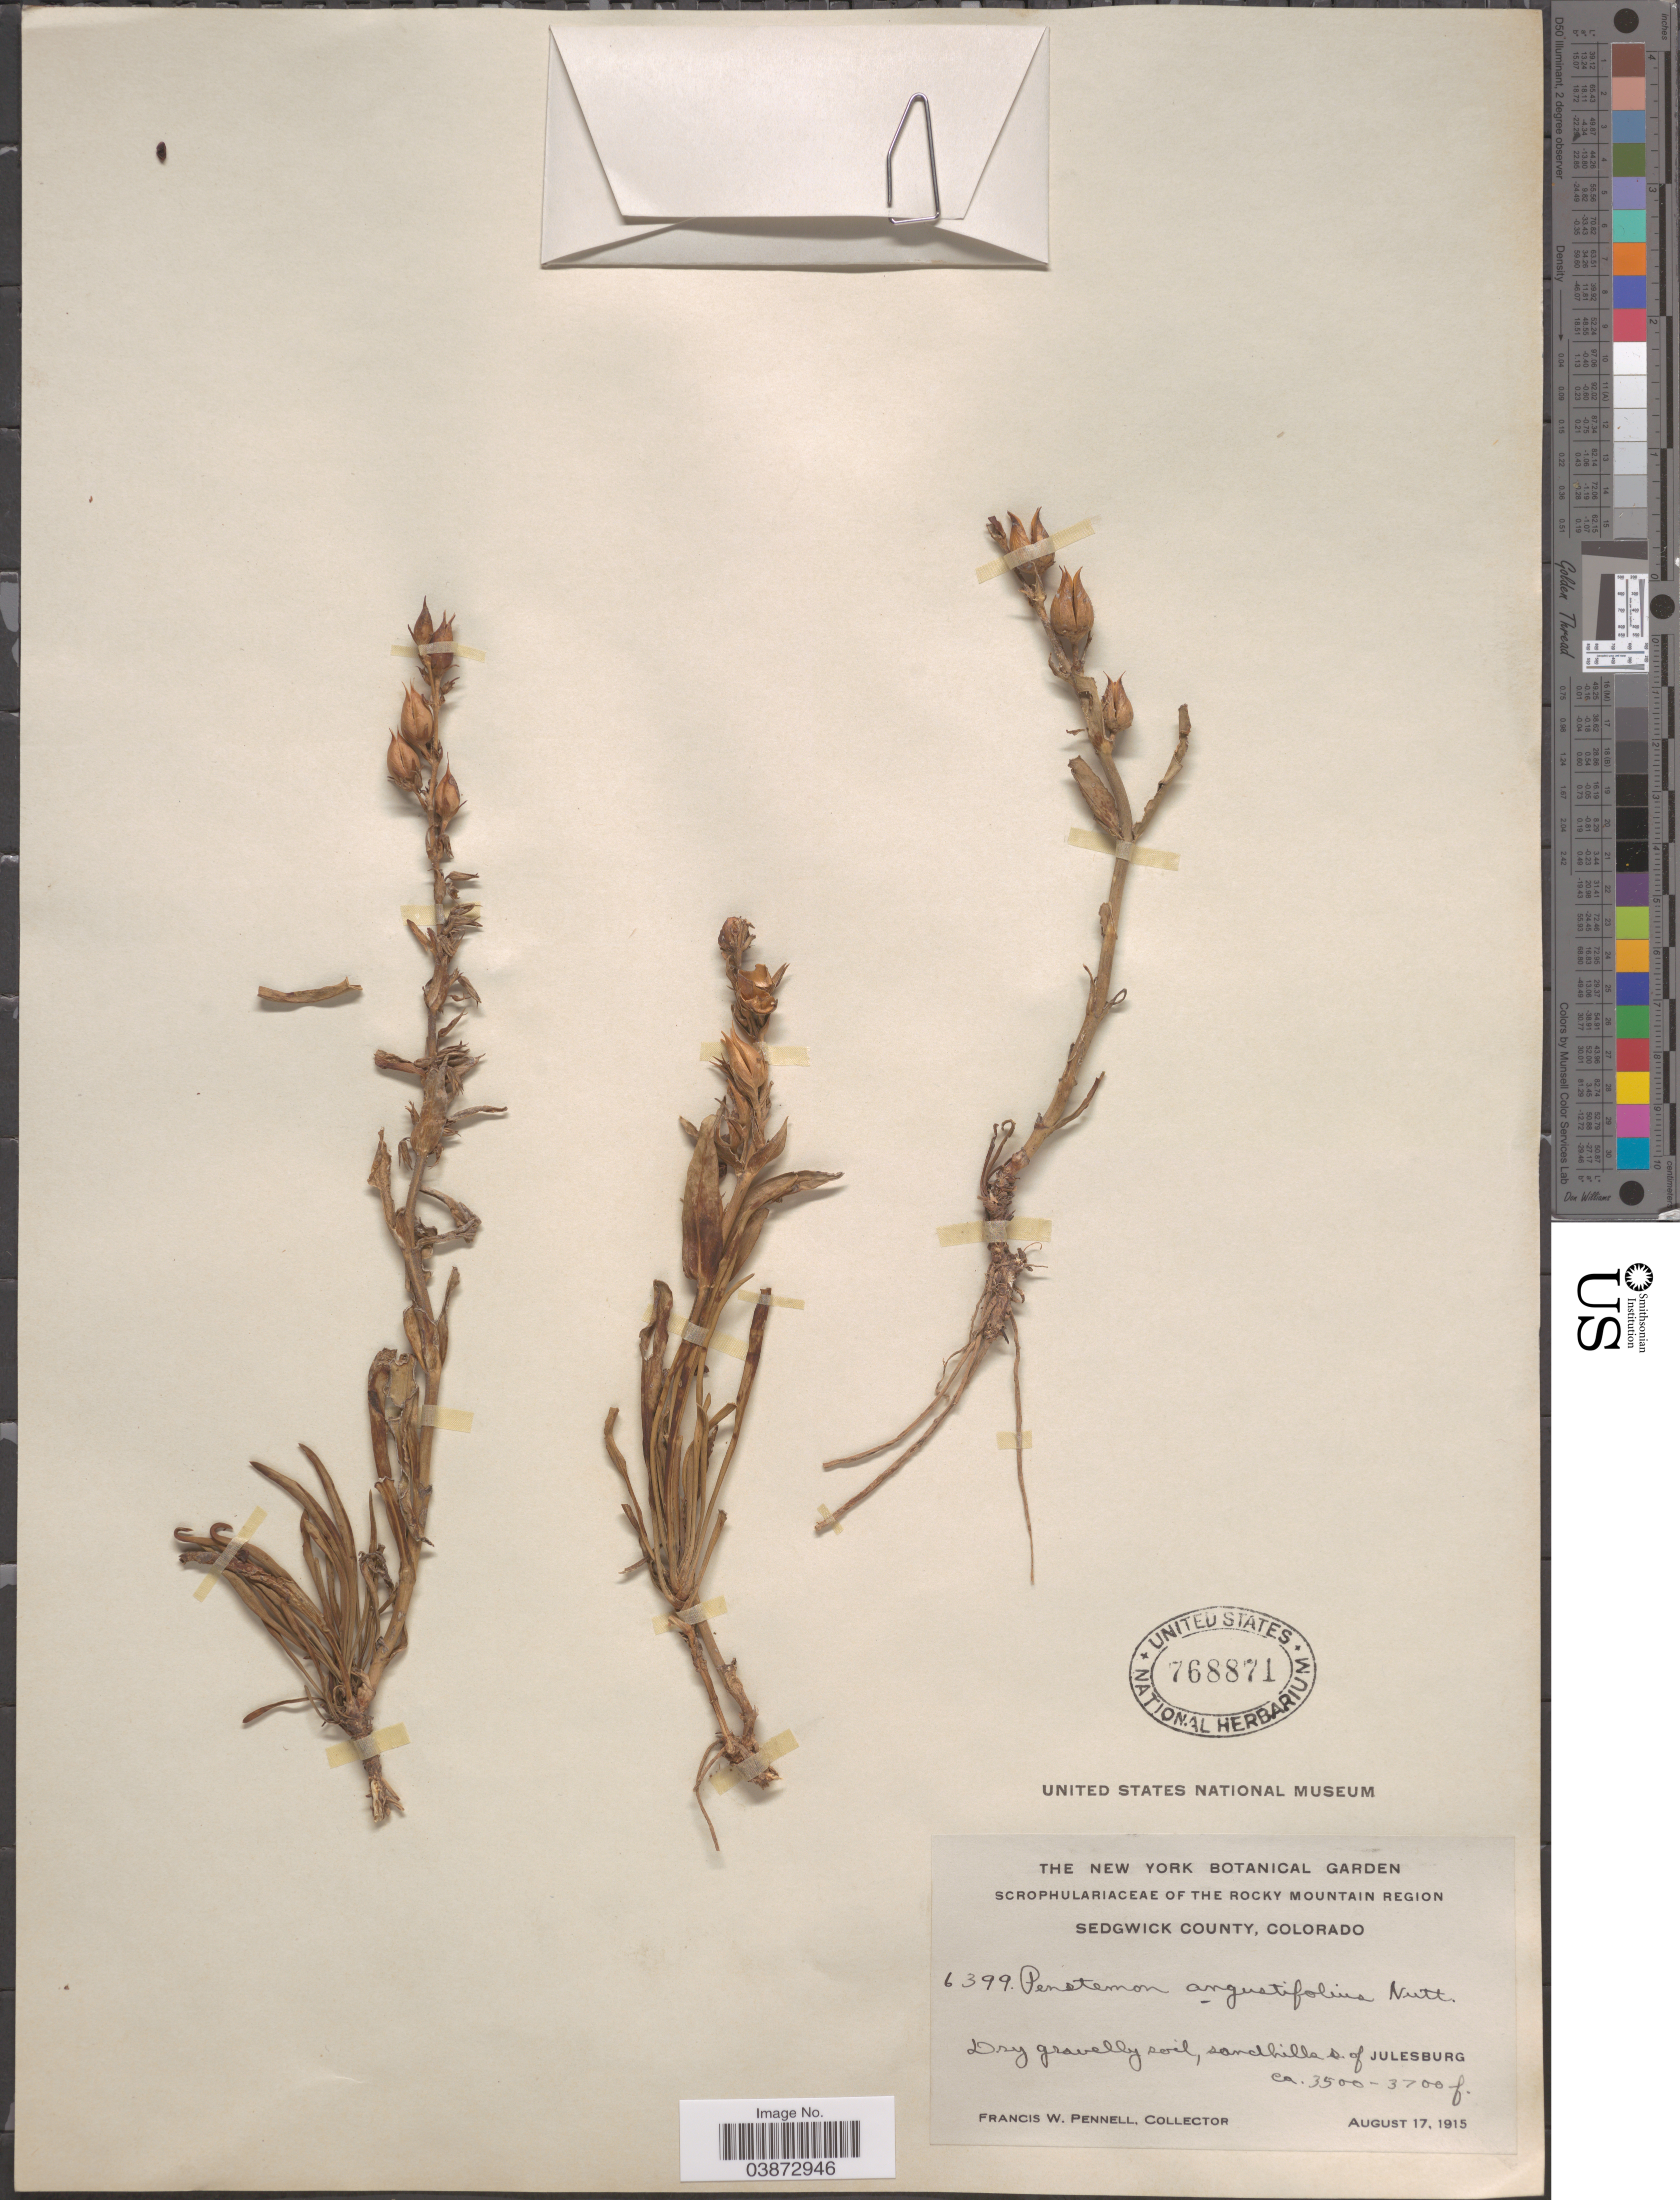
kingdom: Plantae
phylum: Tracheophyta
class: Magnoliopsida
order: Lamiales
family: Plantaginaceae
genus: Penstemon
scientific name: Penstemon angustifolius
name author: Nutt. ex Pursh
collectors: F. W. Pennell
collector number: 6399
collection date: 1915-08-17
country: United States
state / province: Colorado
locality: Sedgwick County. Sandhills s. of Julesburg.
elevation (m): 1067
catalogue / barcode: US 768871